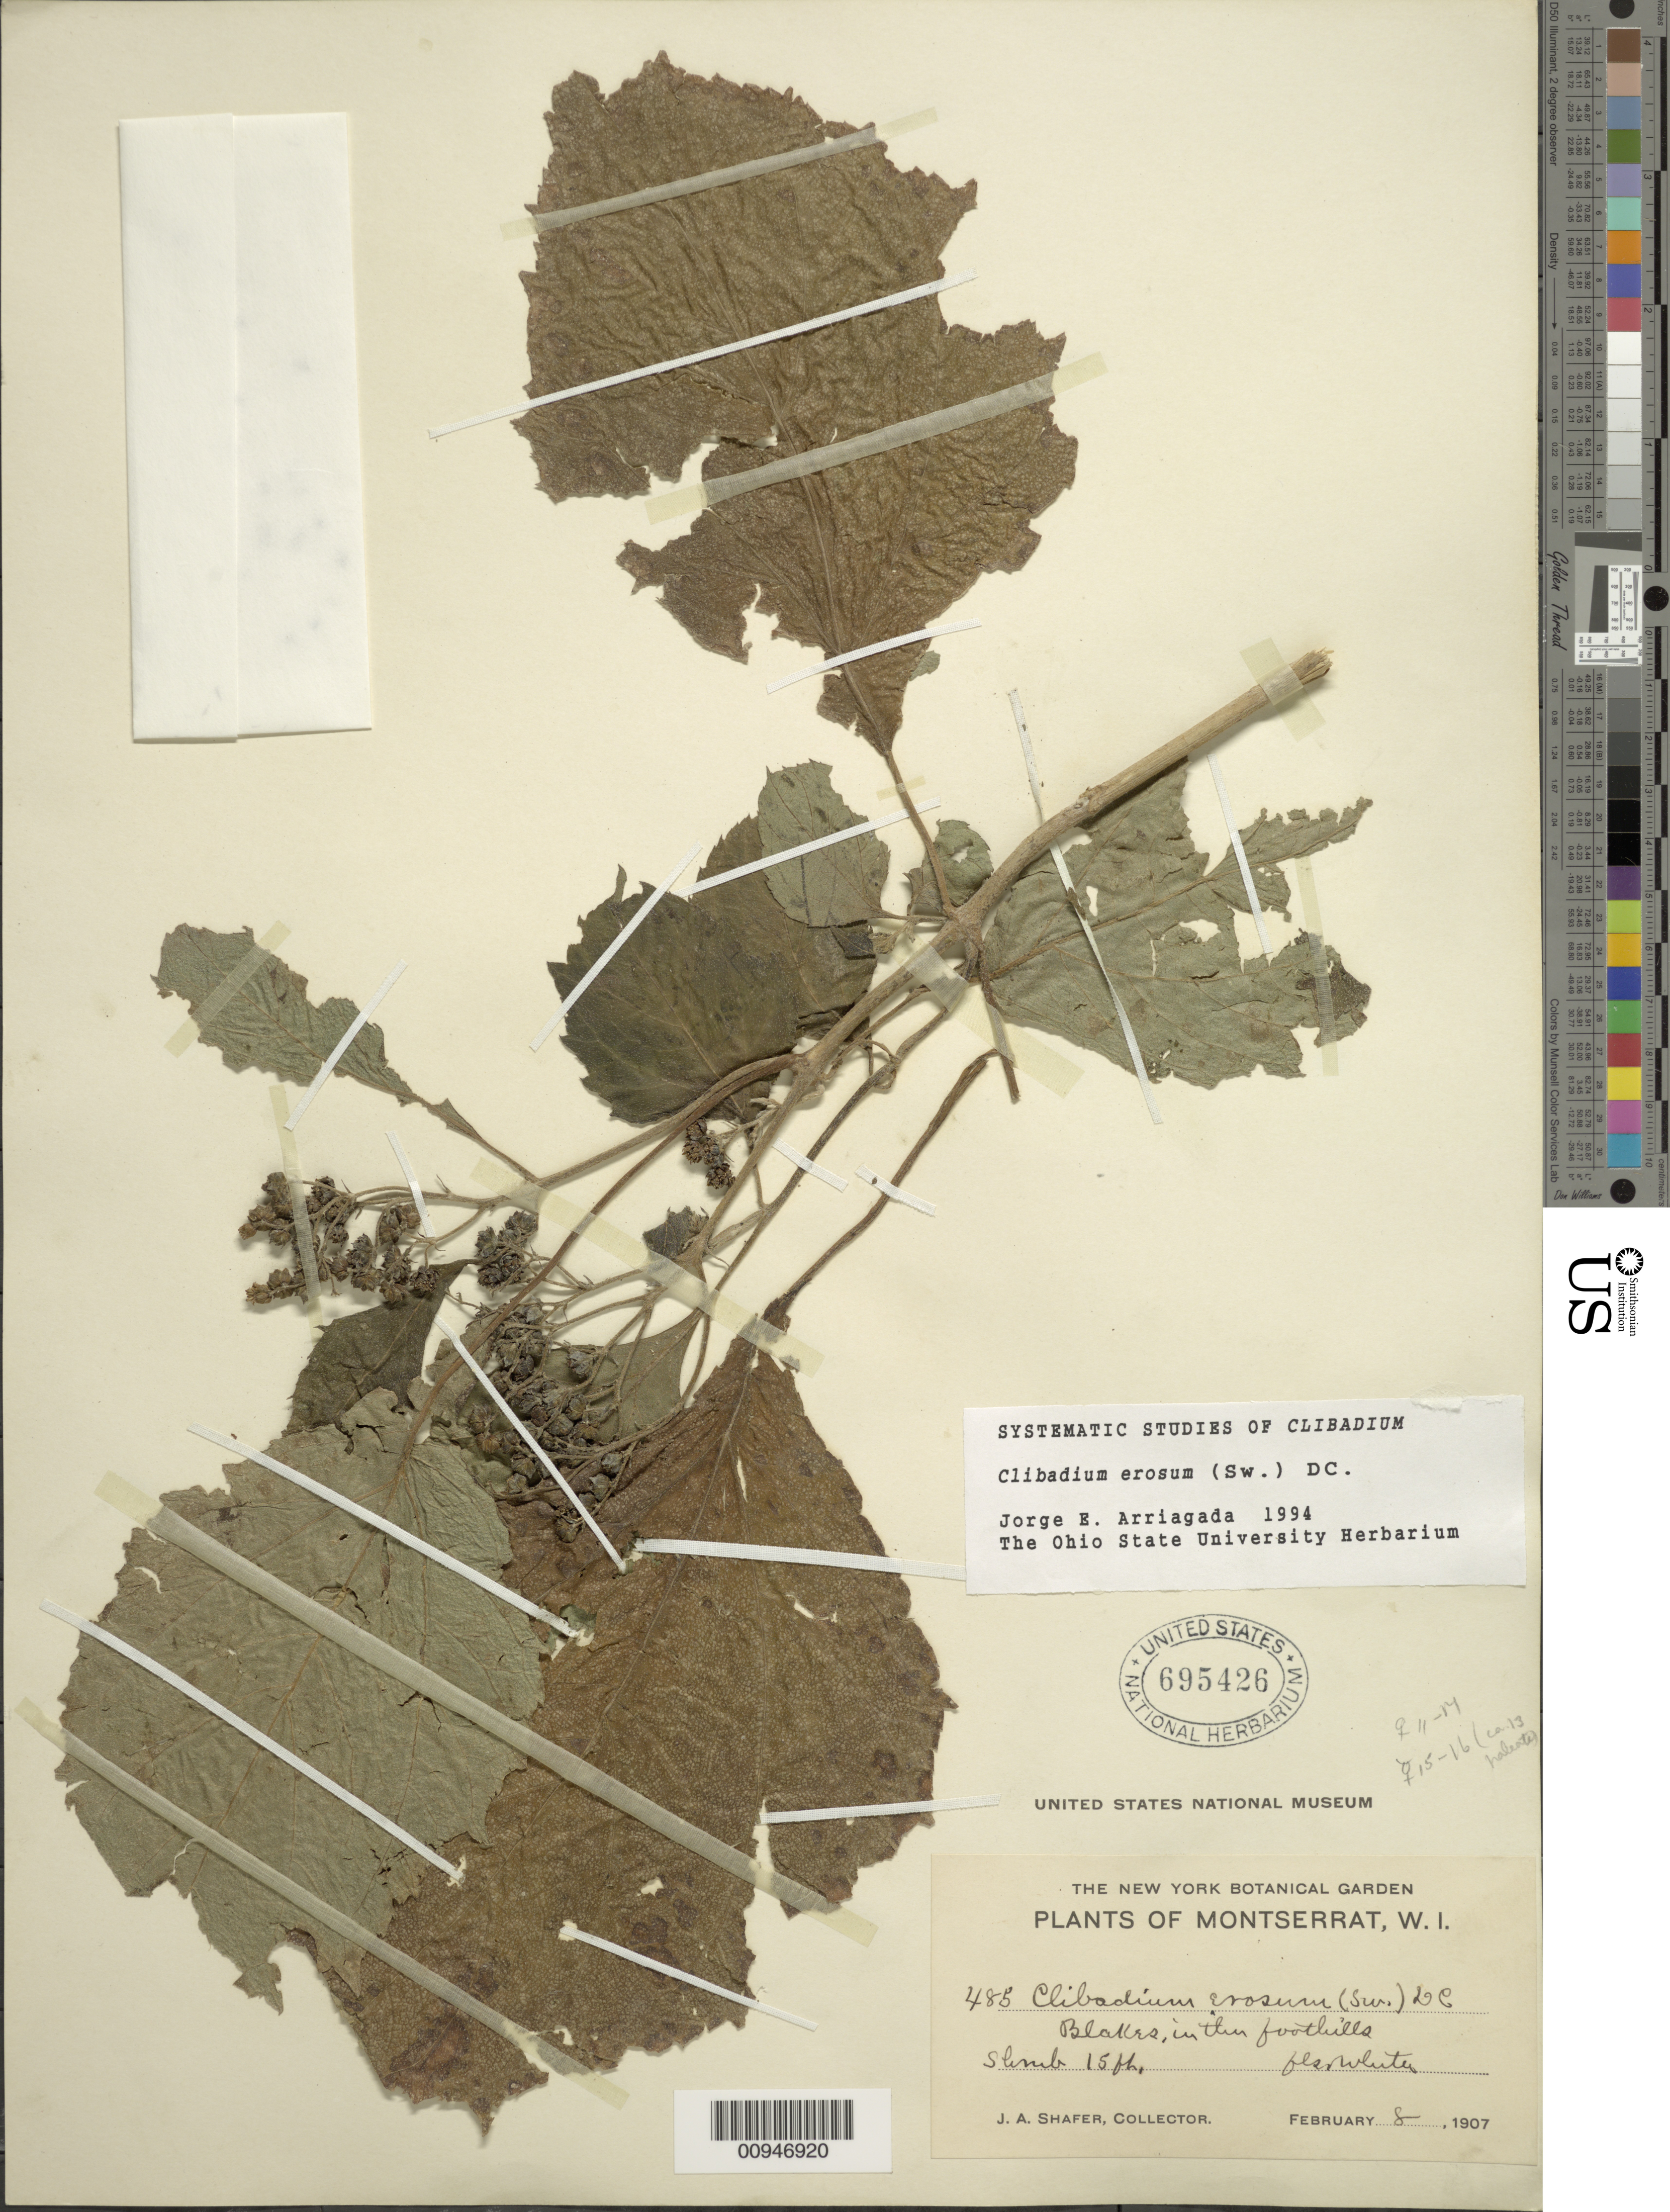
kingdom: Plantae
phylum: Tracheophyta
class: Magnoliopsida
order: Asterales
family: Asteraceae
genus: Clibadium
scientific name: Clibadium erosum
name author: (Sw.) DC.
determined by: Arriagada, J. E.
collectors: J. A. Shafer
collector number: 485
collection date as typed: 08 Feb 1907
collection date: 1907-02-08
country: Montserrat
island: Montserrat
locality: Blaker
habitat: In the foothills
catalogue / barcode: US 695426